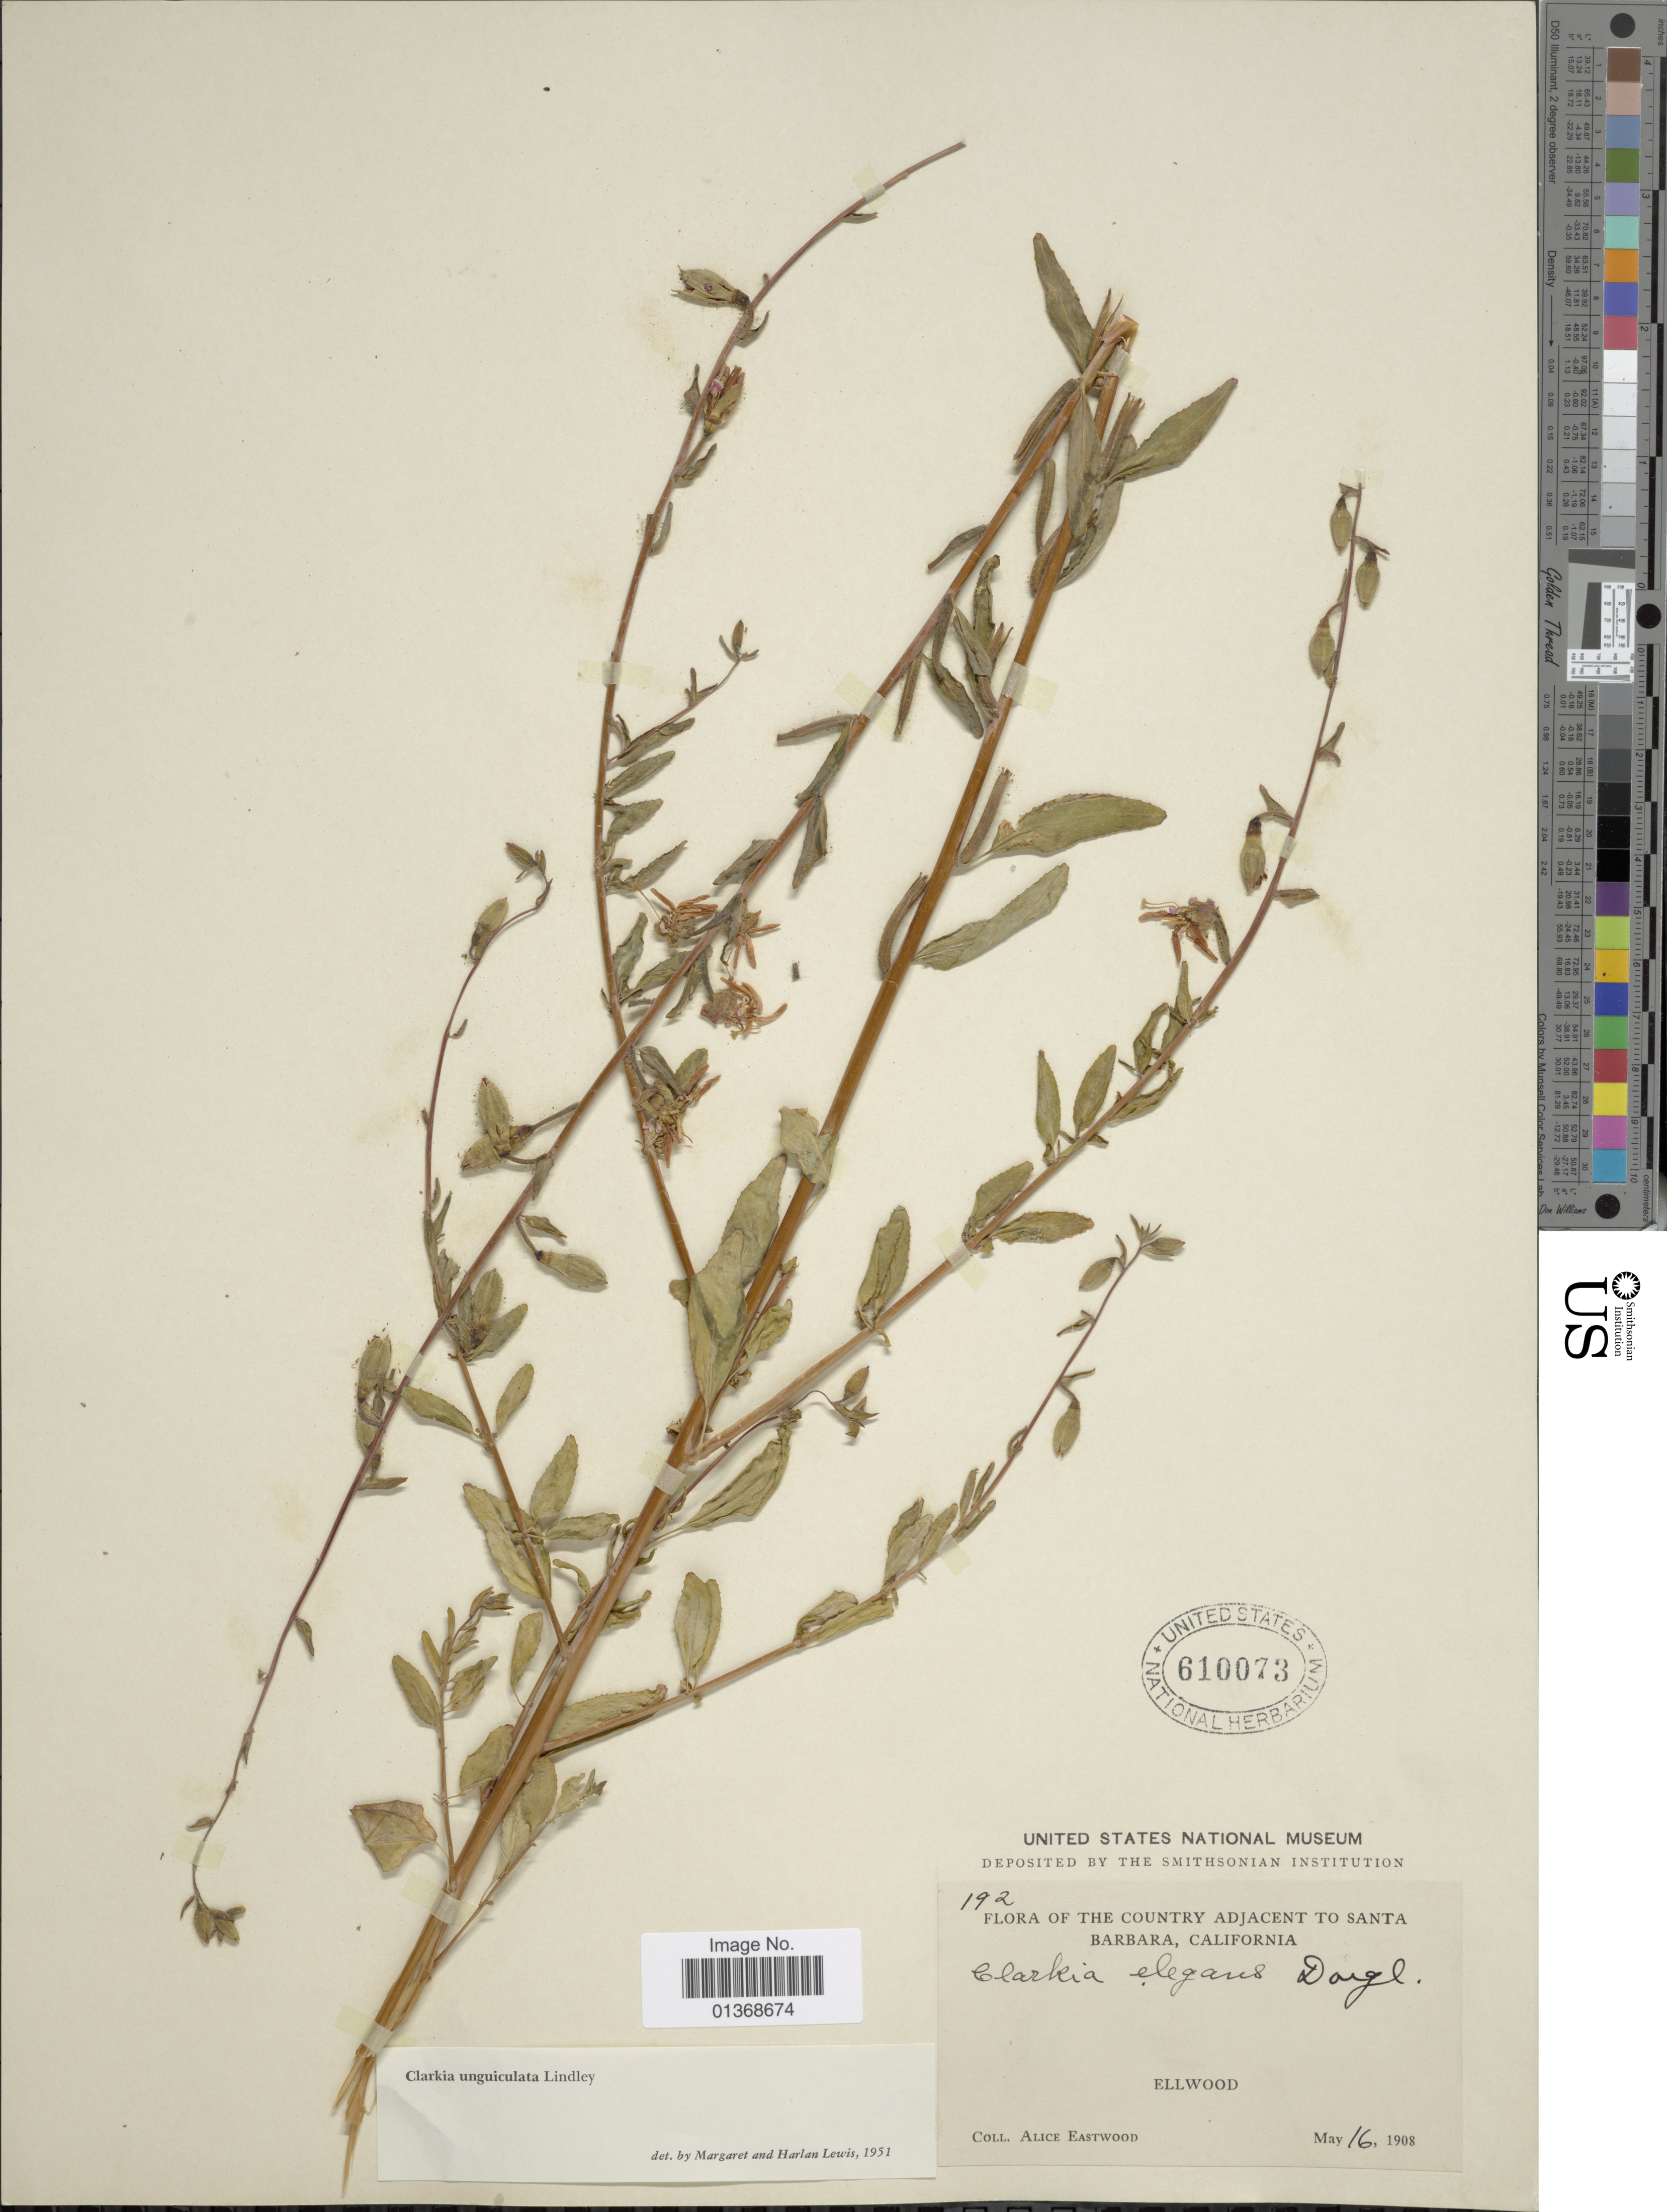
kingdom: Plantae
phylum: Tracheophyta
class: Magnoliopsida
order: Myrtales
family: Onagraceae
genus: Clarkia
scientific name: Clarkia unguiculata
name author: Lindl.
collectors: A. Eastwood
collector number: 192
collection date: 1908-05-16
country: United States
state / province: California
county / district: Santa Barbara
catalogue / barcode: US 610073